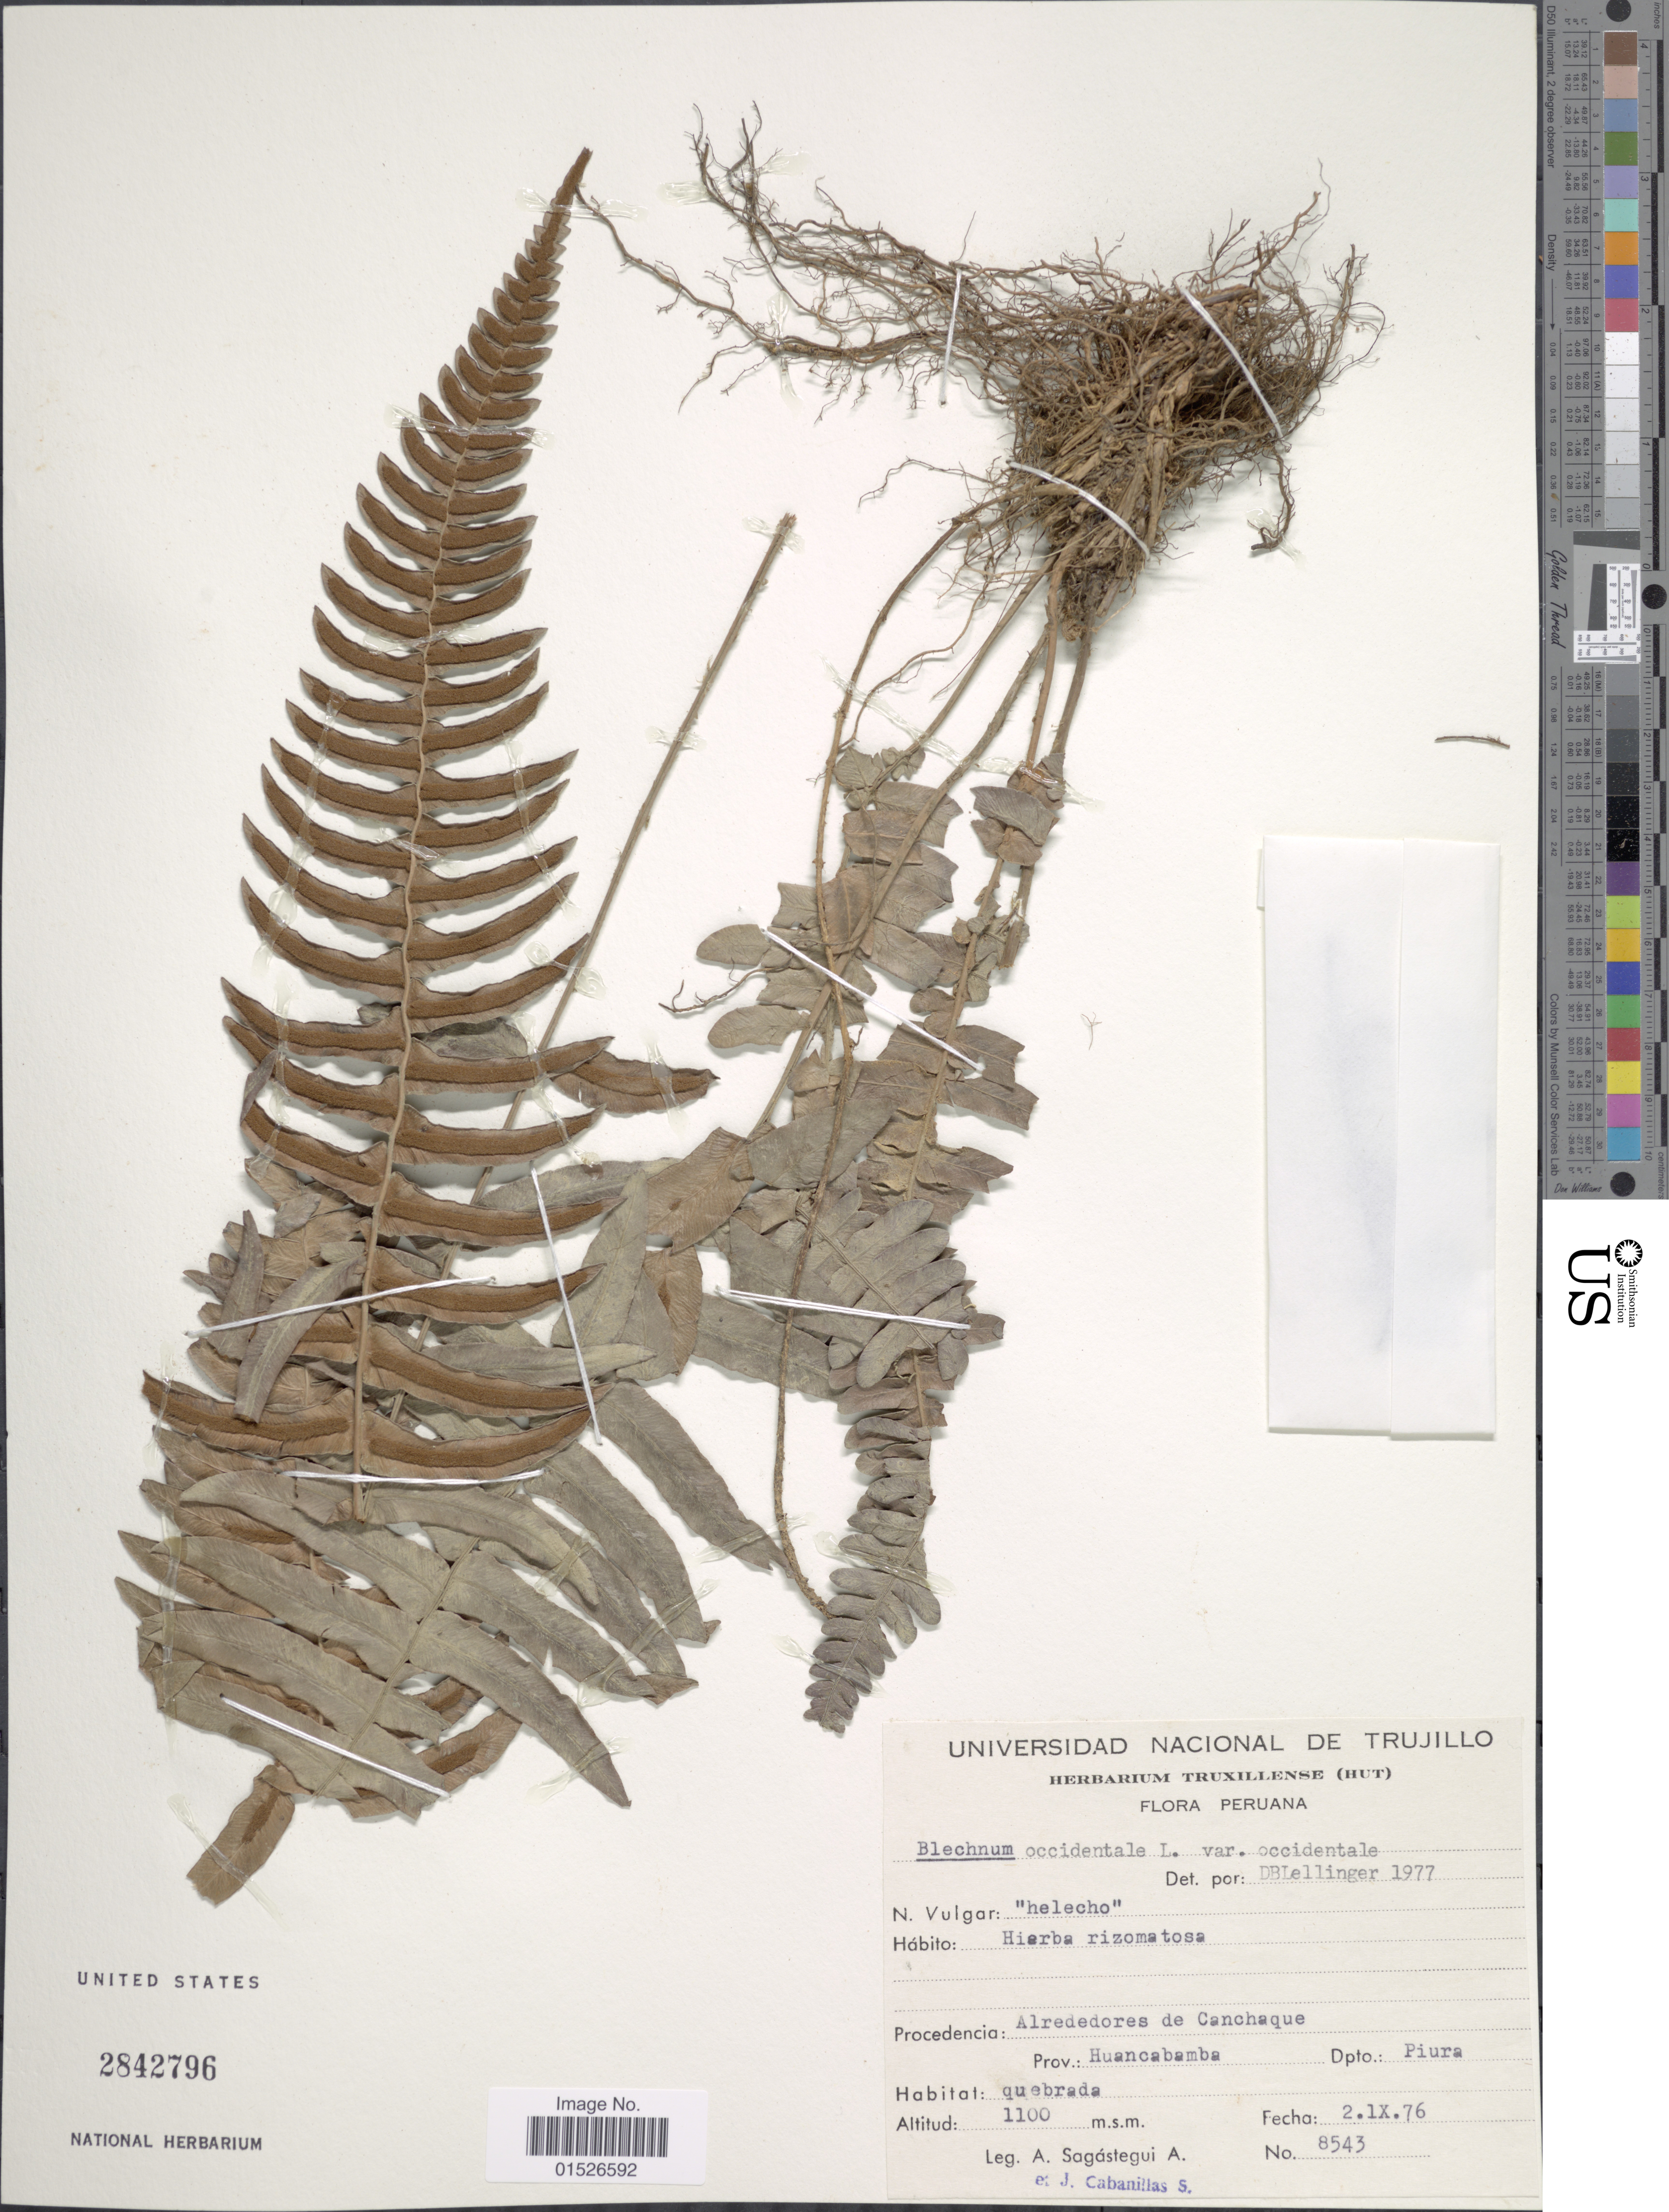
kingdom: Plantae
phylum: Tracheophyta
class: Polypodiopsida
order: Polypodiales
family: Blechnaceae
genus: Blechnum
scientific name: Blechnum occidentale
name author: L.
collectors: A. Sagástegui A. & J. Cabanillas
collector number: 8543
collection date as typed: Transcribed d/m/y: 2/9/76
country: Peru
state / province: Piura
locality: Peruana, Alrededores de Canchaque. Prov.: Huancabamba. Dpto.: Piura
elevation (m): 1100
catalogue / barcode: US 2842796